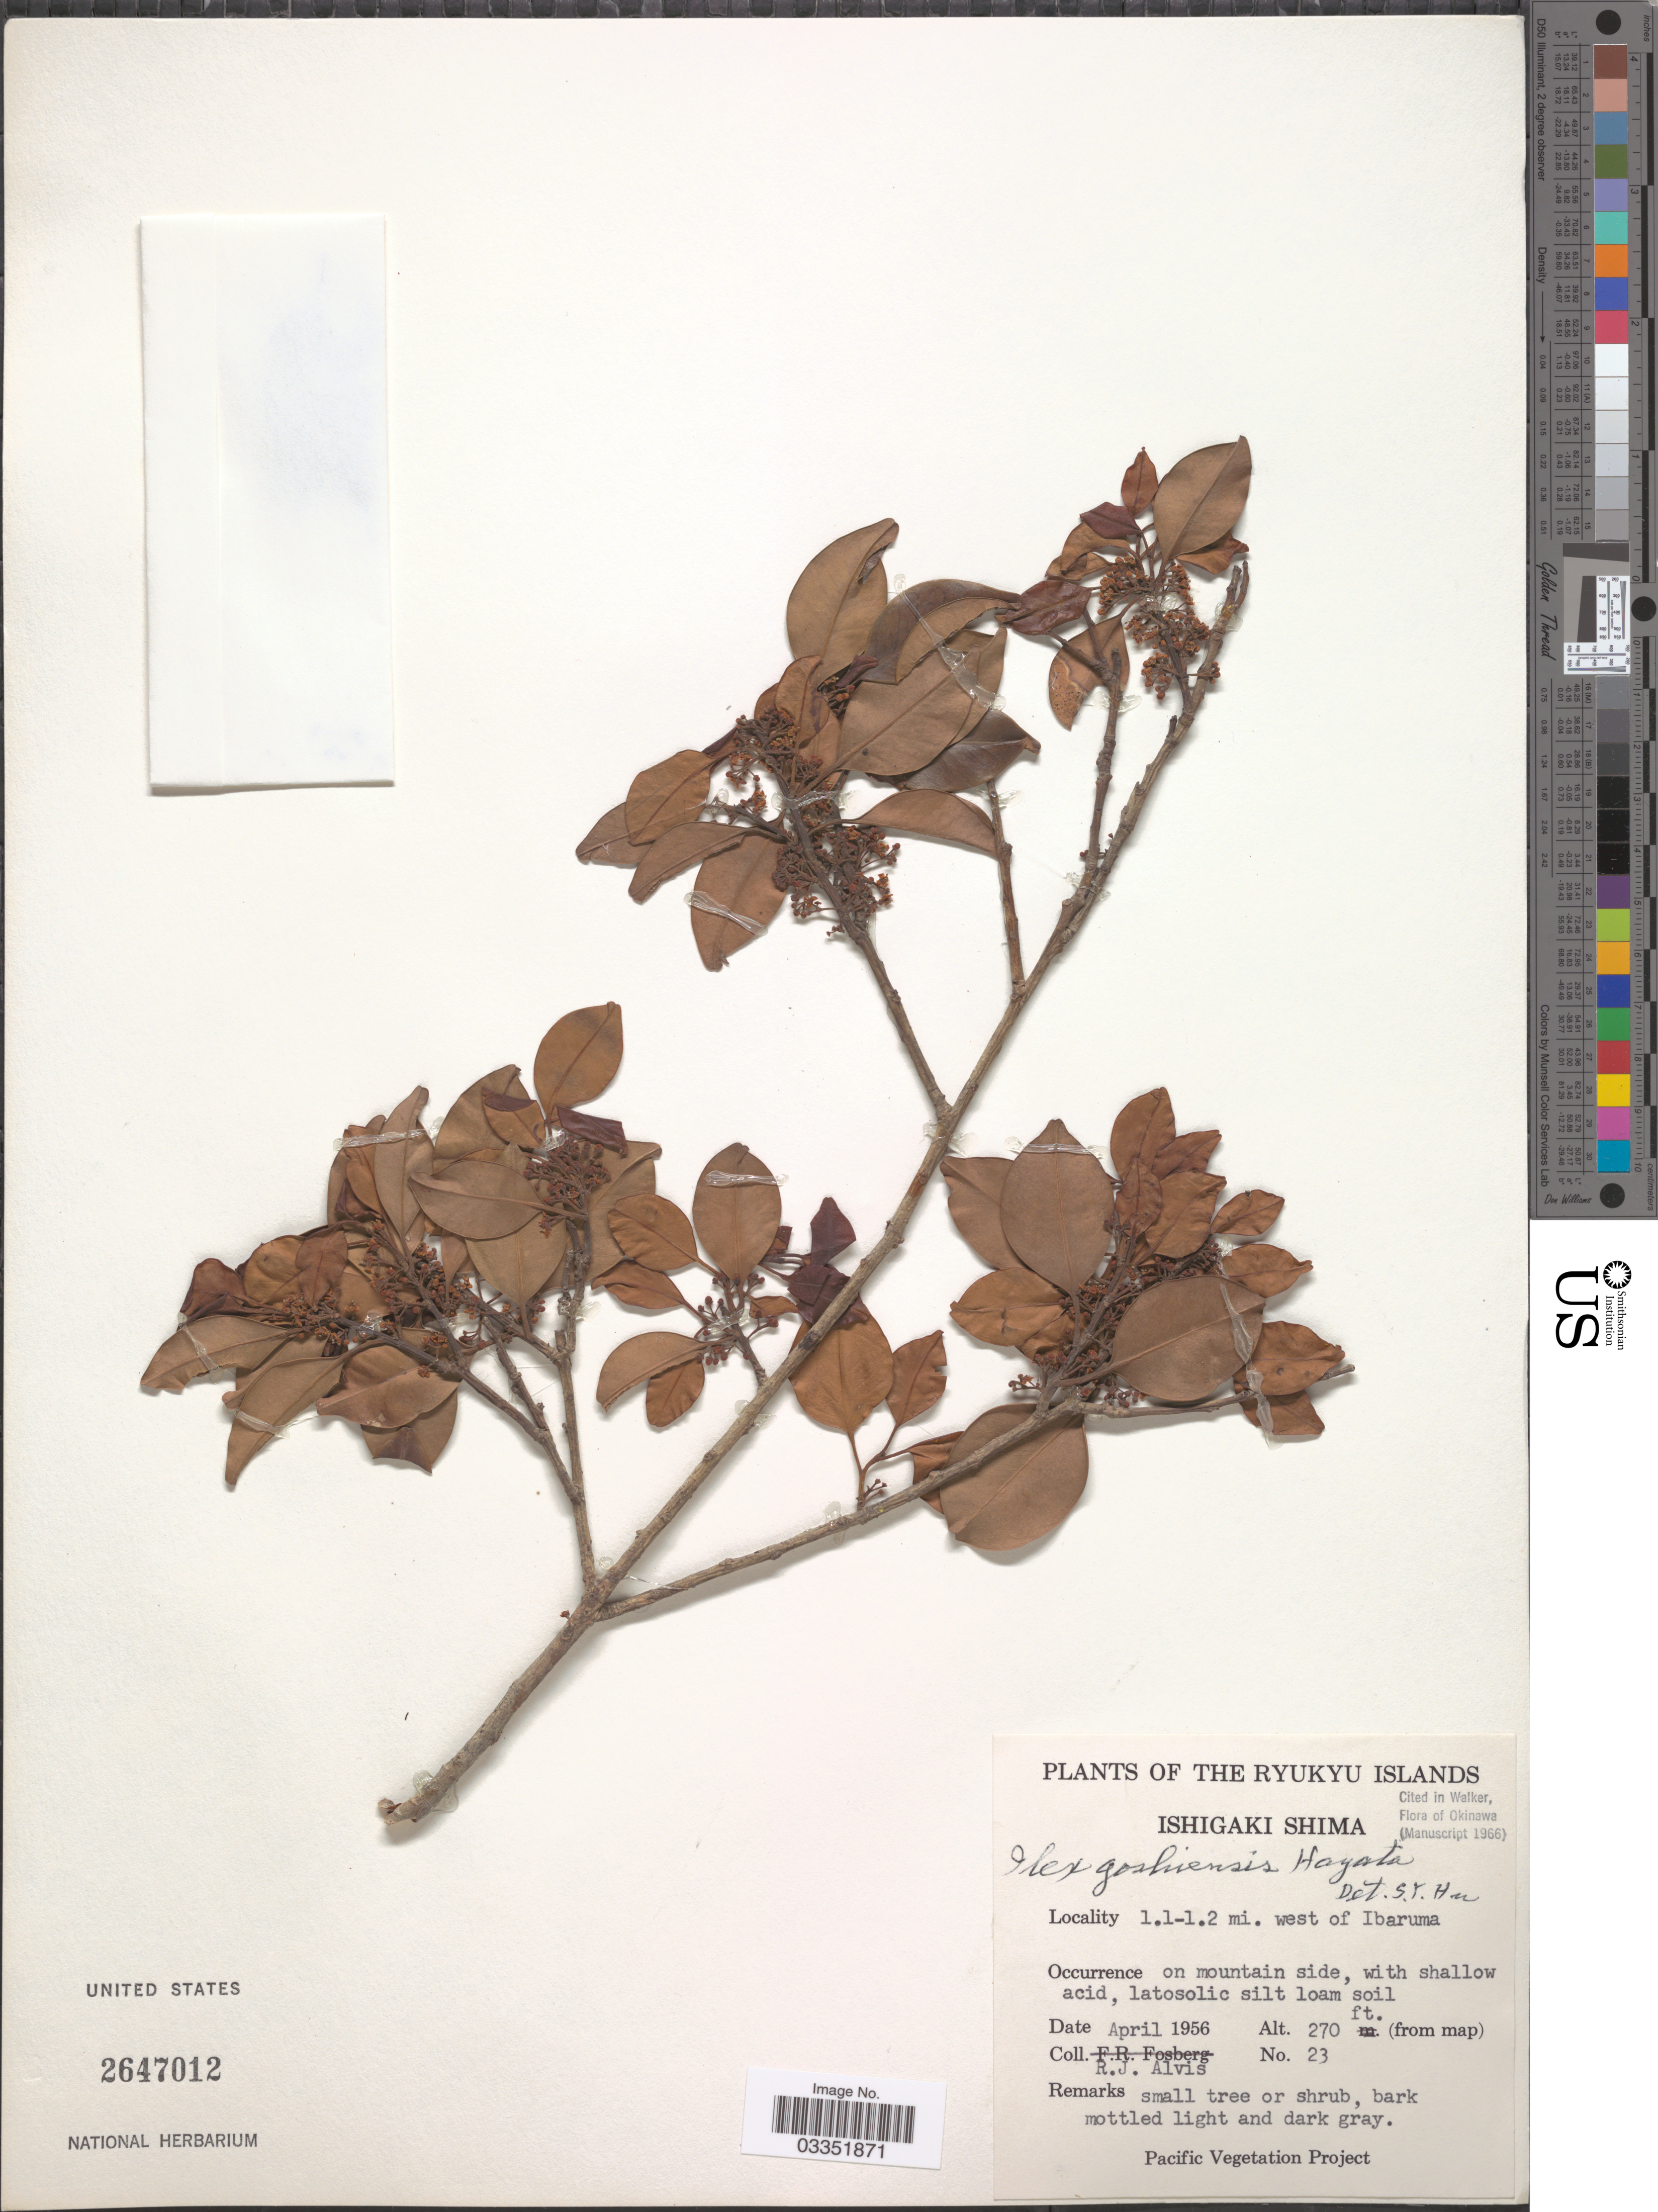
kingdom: Plantae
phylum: Tracheophyta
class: Magnoliopsida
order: Aquifoliales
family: Aquifoliaceae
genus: Ilex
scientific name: Ilex goshiensis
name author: Hayata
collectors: R. Alvis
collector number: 23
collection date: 1956-04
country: Japan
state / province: Okinawa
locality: The Ryukyu Islands. Ishigaki Shima. 1.1-1.2 mi. west of Ibaruma.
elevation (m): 82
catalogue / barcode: US 2647012